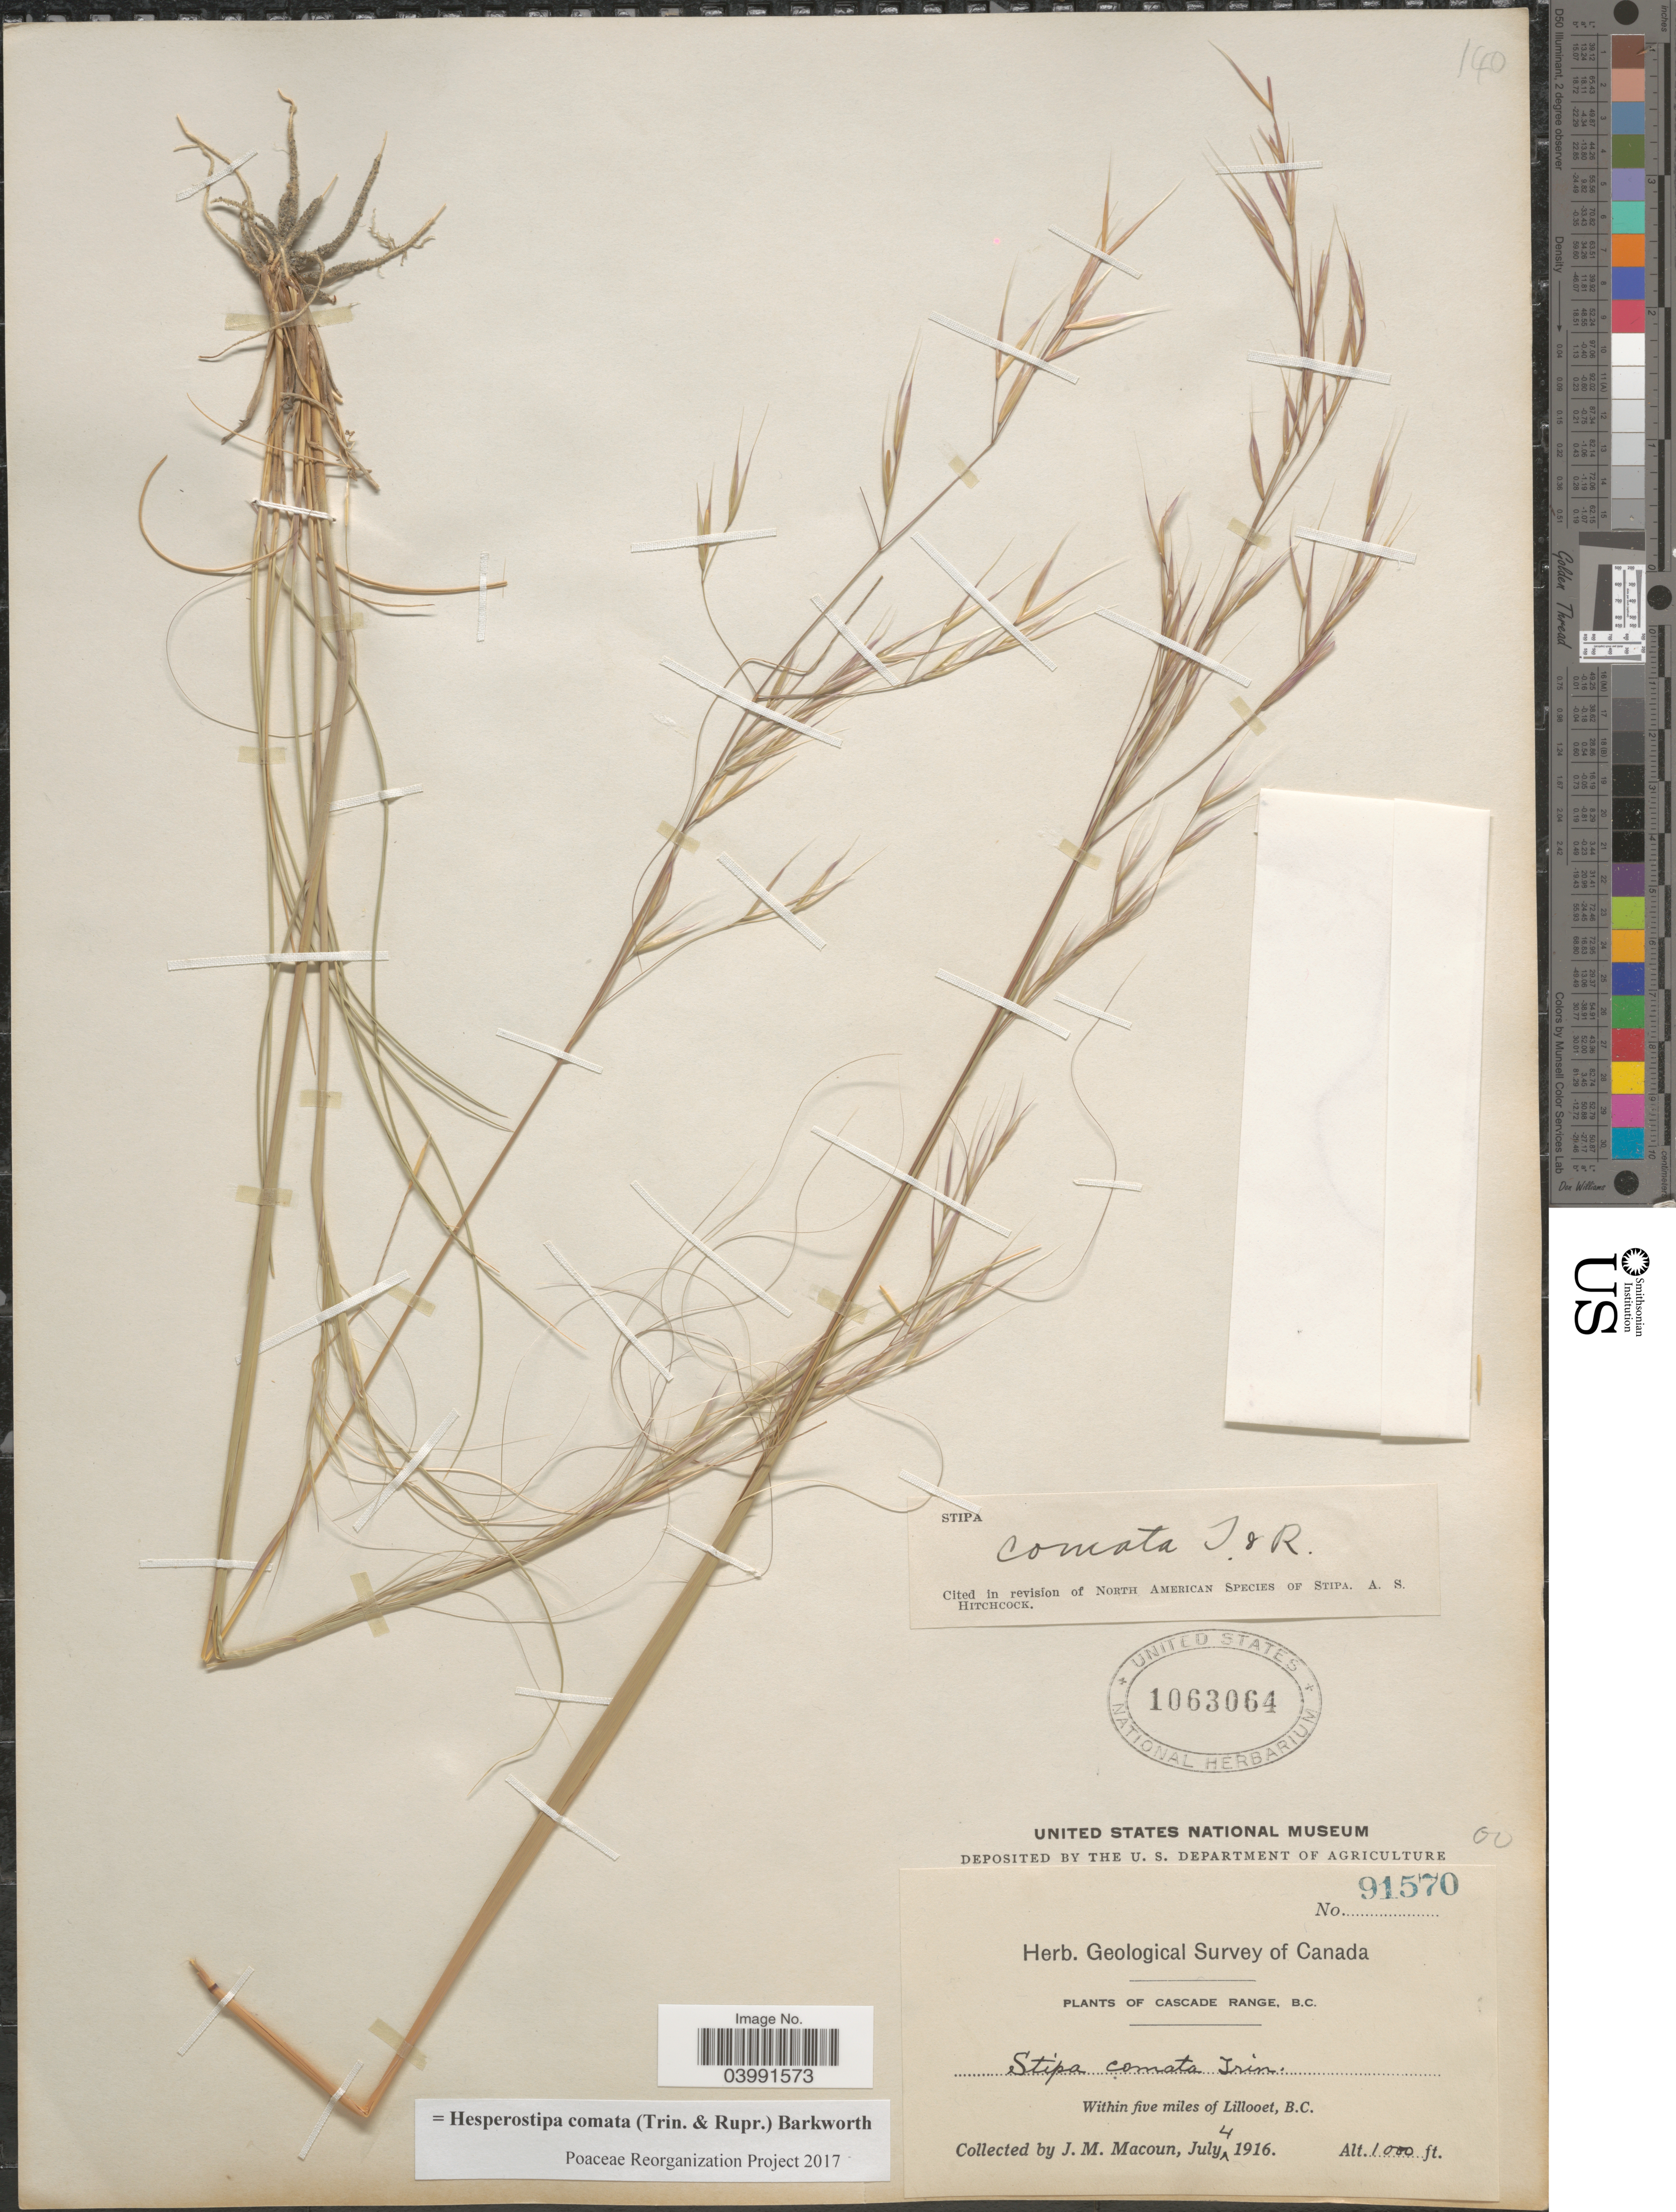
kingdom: Plantae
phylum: Tracheophyta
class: Liliopsida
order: Poales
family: Poaceae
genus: Hesperostipa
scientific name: Hesperostipa comata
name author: (Trin. & Rupr.) Barkworth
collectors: J. M. Macoun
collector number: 91570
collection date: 1916-07-04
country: Canada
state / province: British Columbia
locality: Cascade Range. Within five miles of Lillooet.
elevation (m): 305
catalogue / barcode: US 1063064